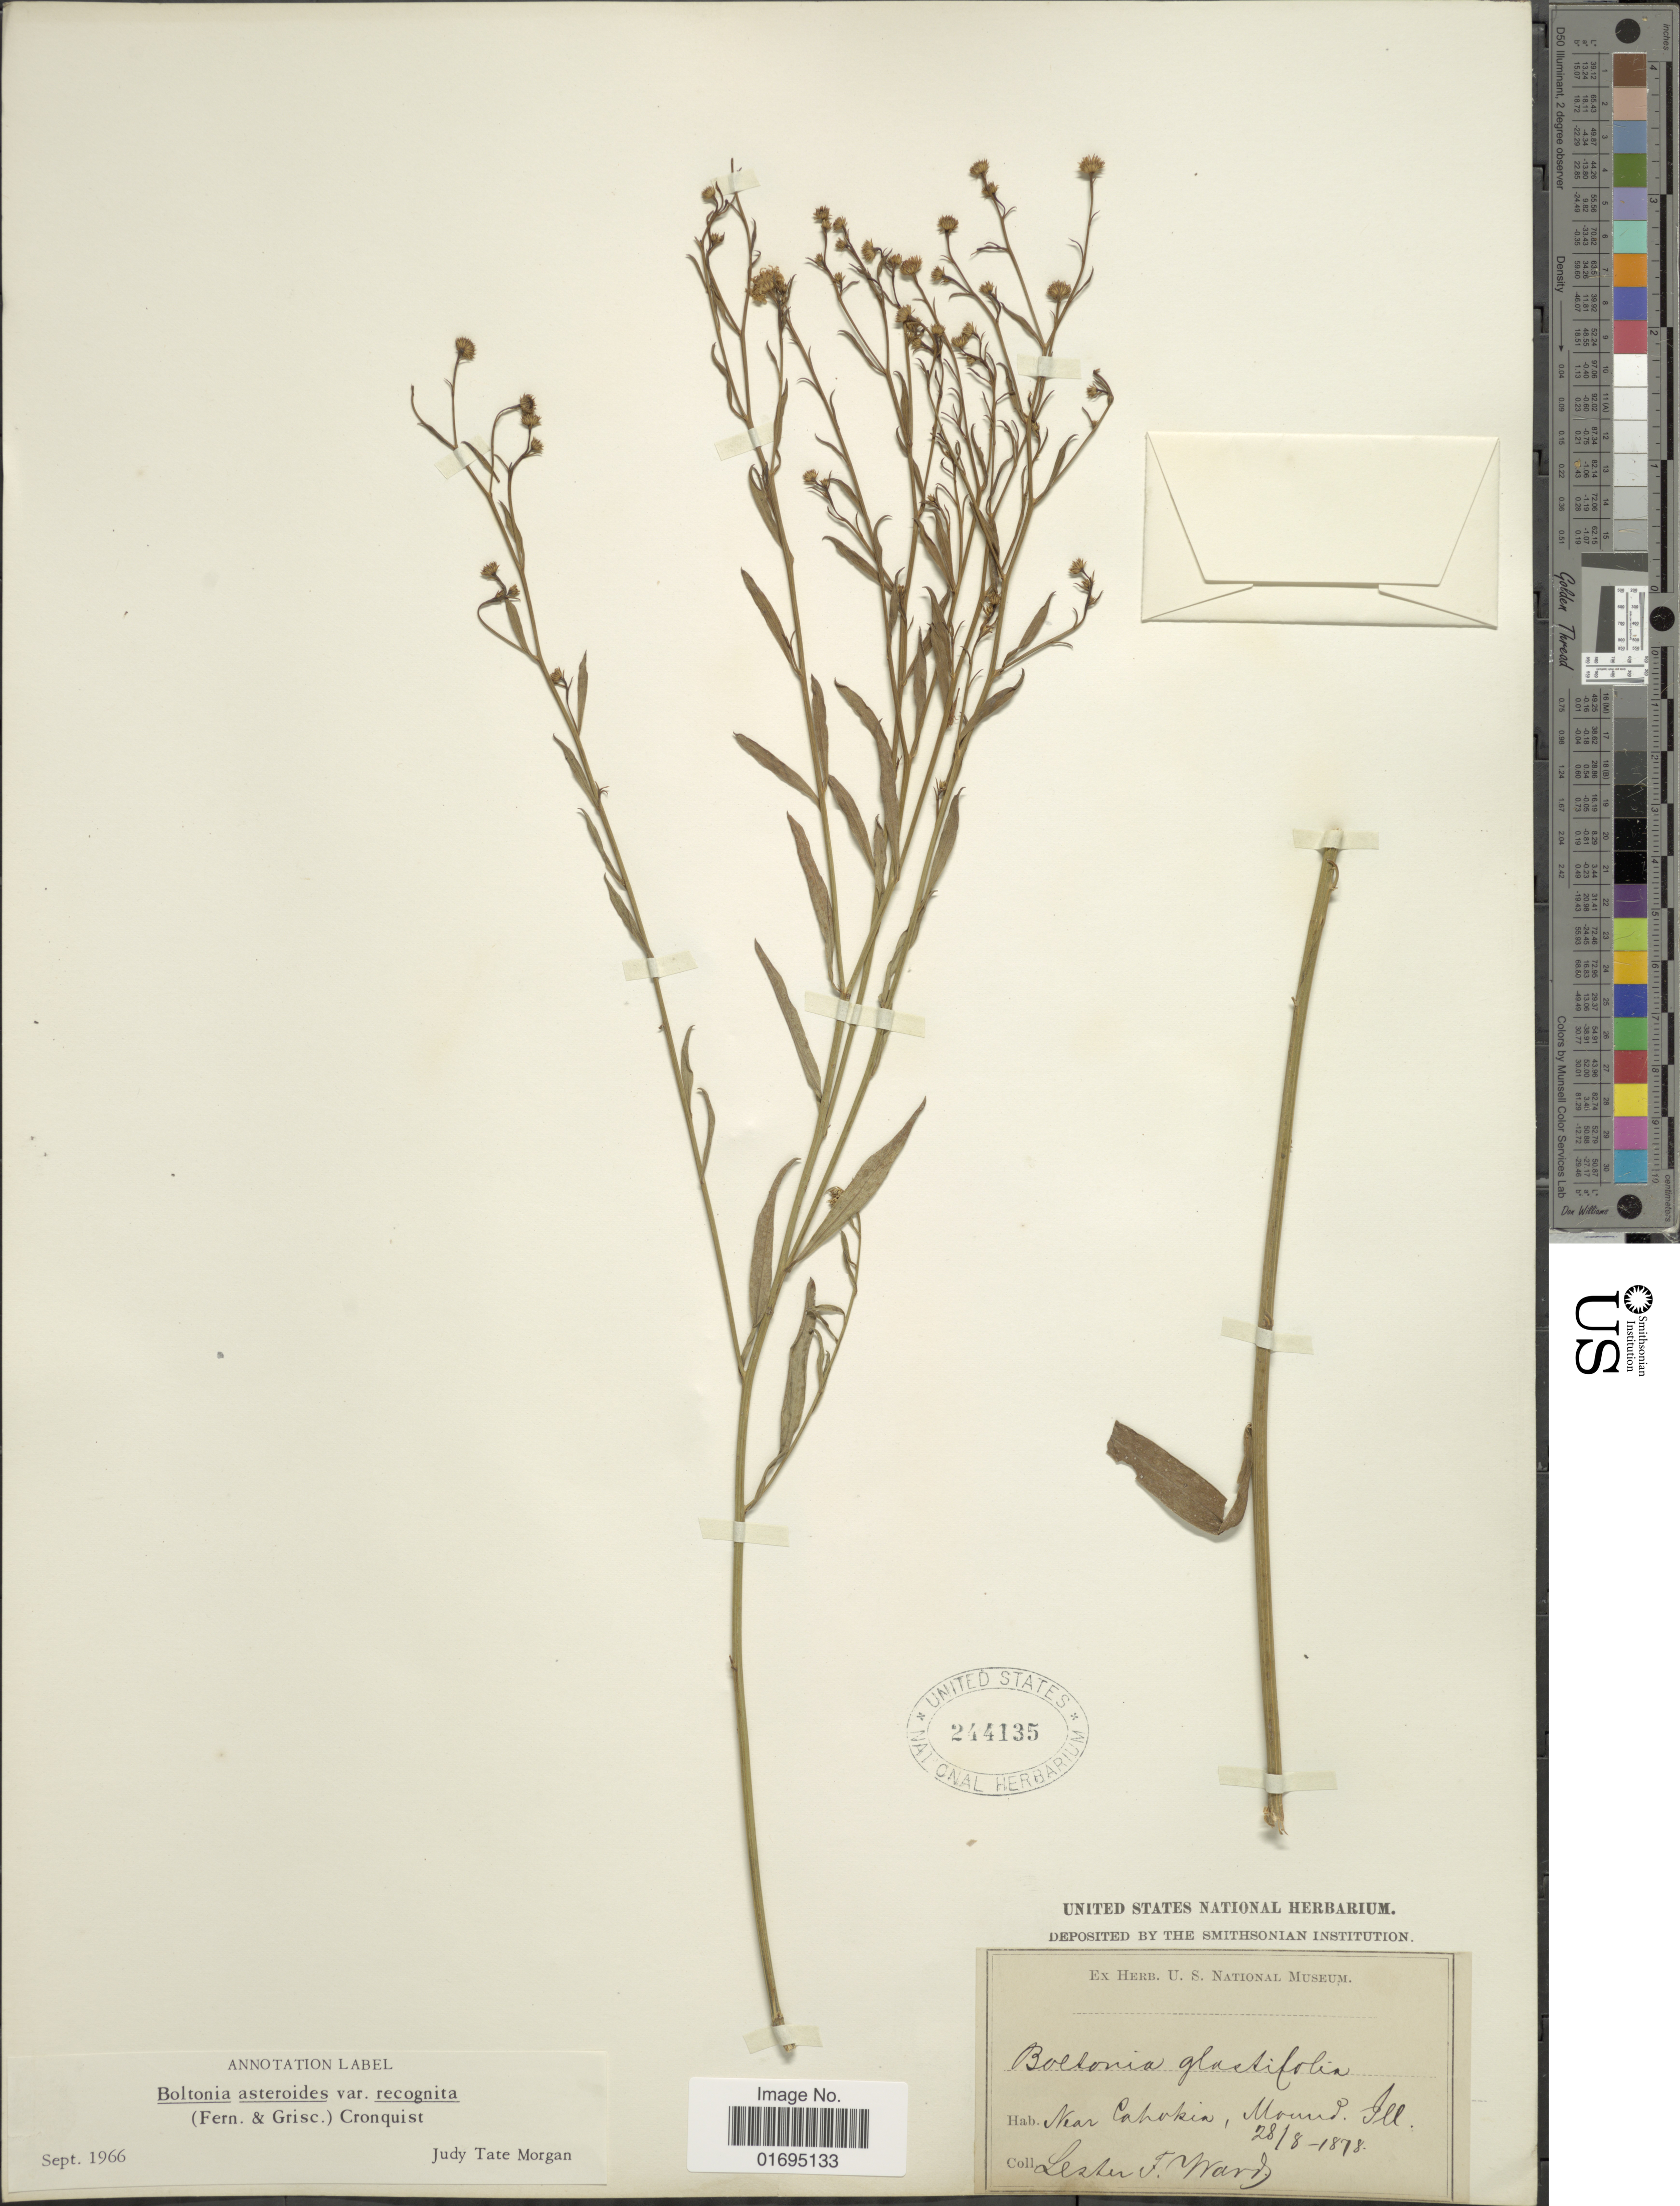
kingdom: Plantae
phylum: Tracheophyta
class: Magnoliopsida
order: Asterales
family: Asteraceae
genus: Boltonia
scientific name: Boltonia asteroides var. recognita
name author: (Fernald & Griscom) Cronq.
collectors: L. F. Ward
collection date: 1878-08-28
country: United States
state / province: Illinois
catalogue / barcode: US 244135